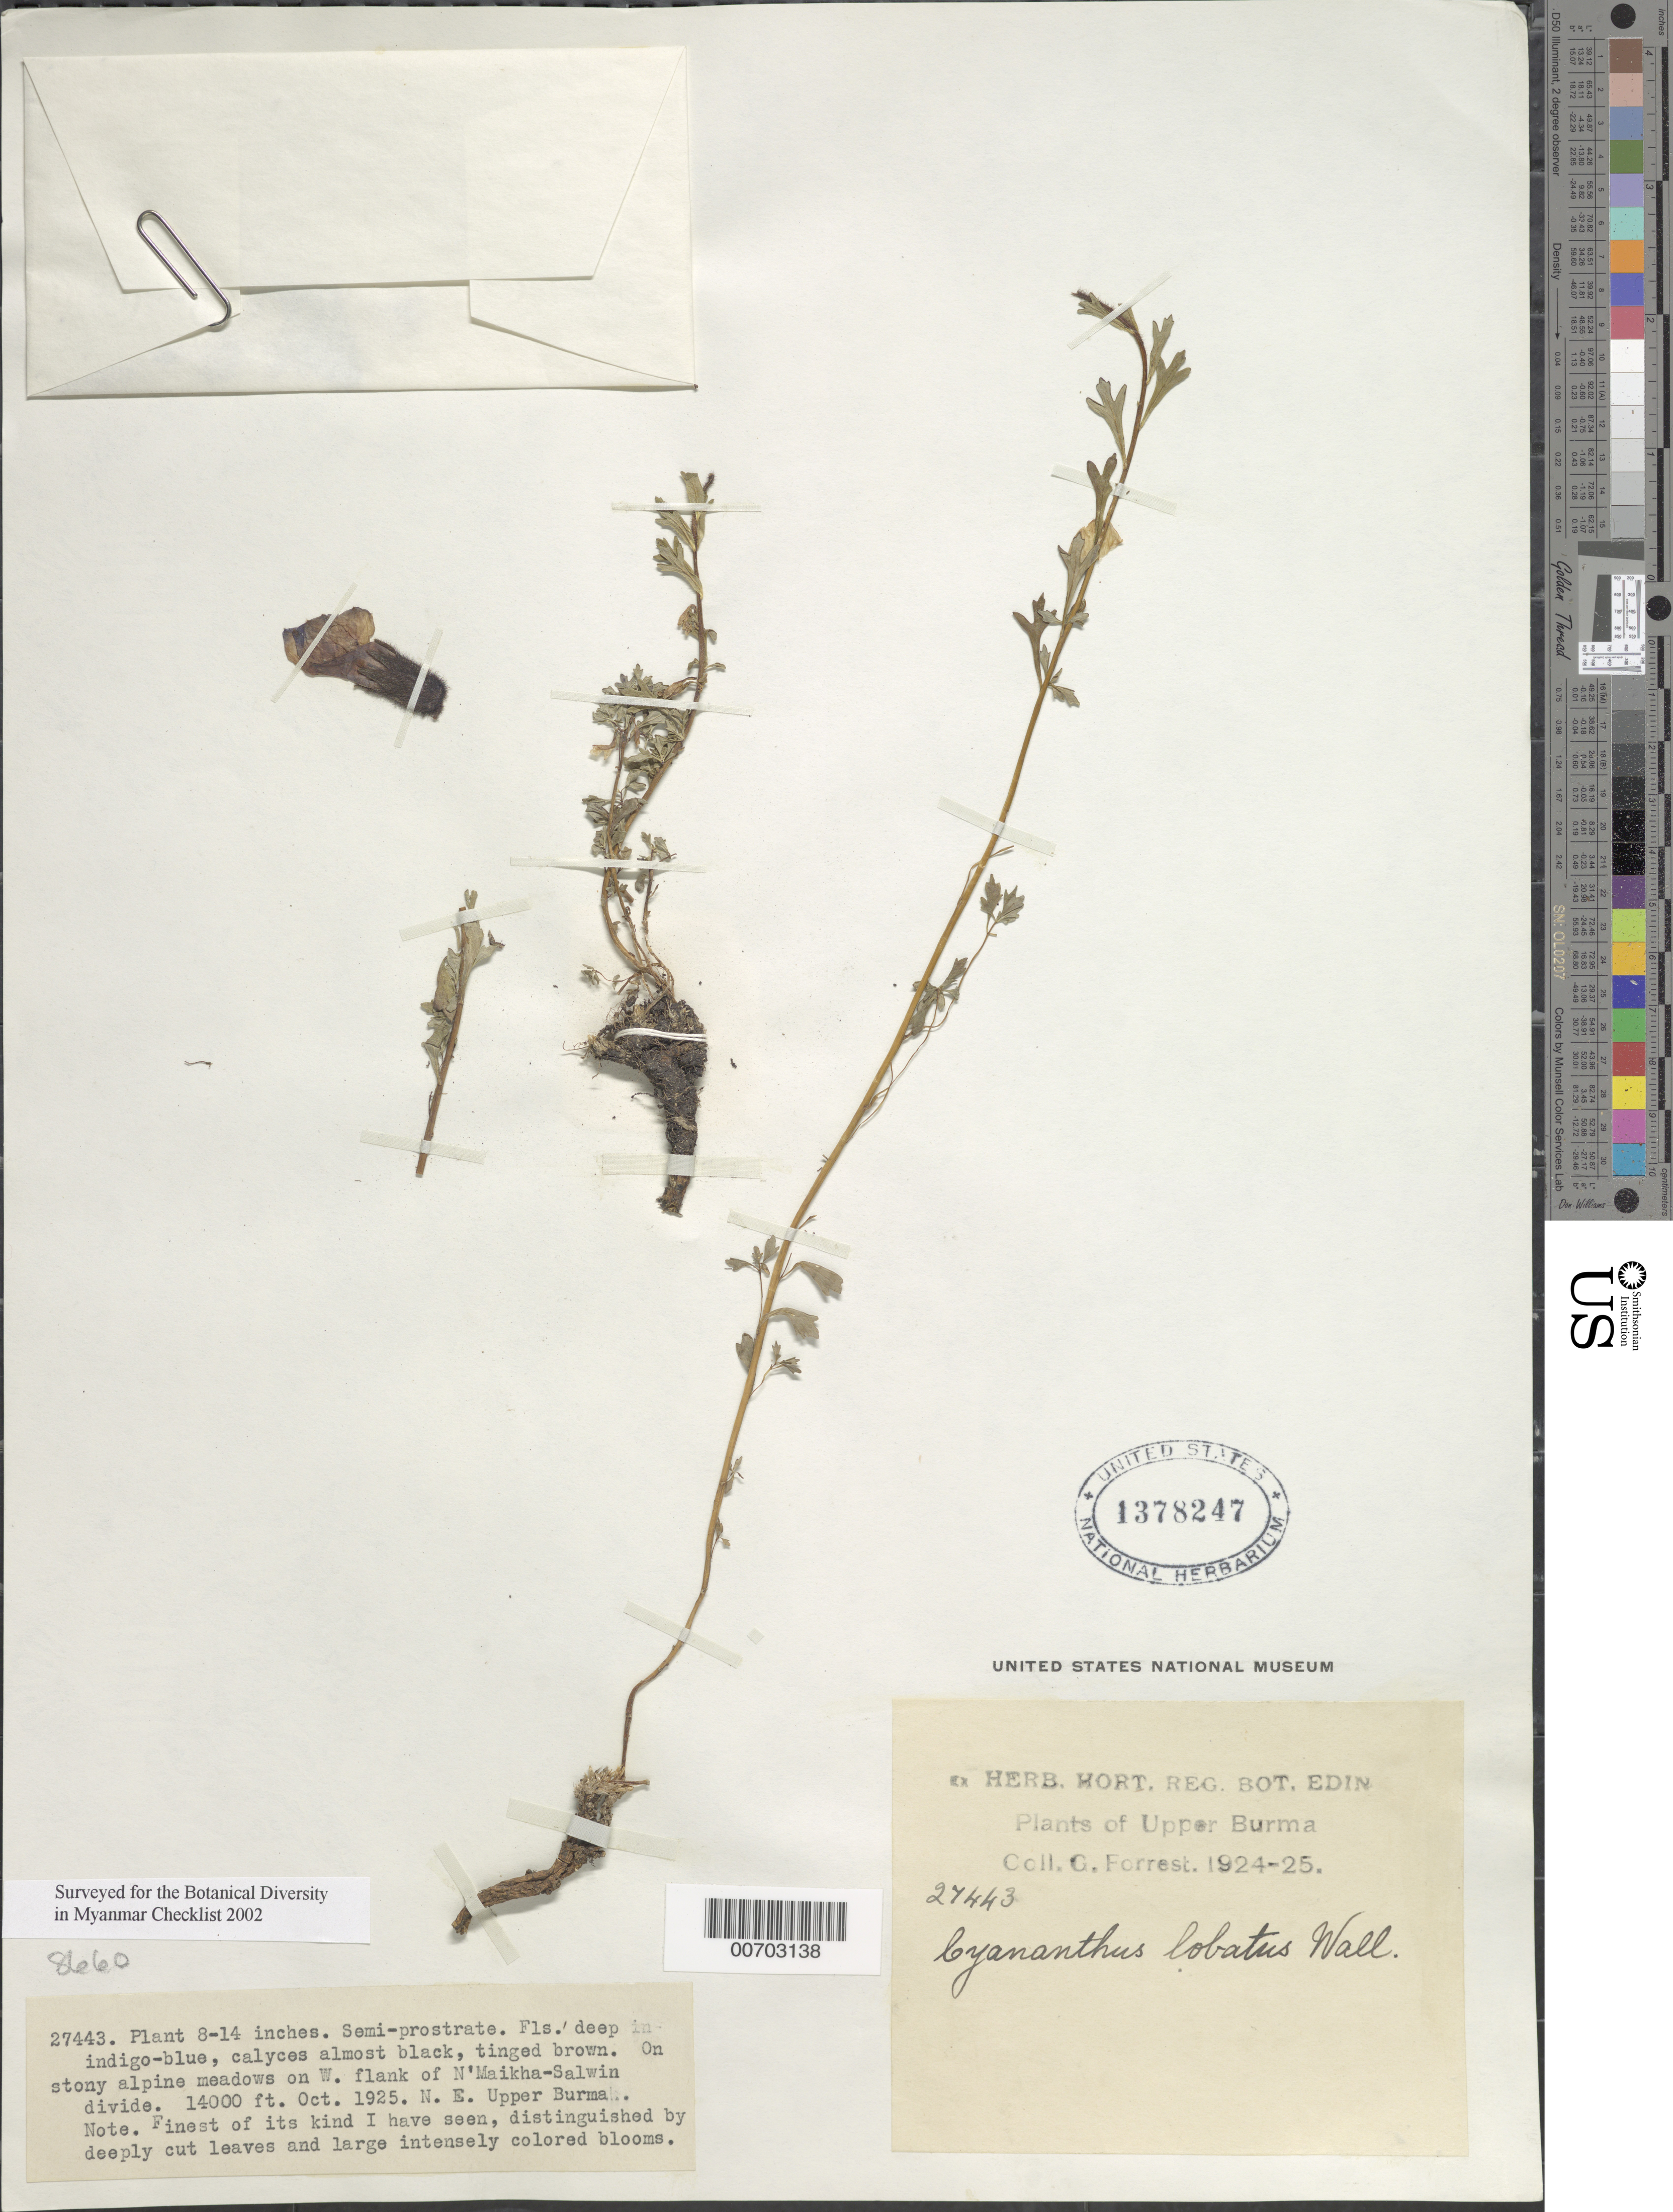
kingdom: Plantae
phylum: Tracheophyta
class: Magnoliopsida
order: Asterales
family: Campanulaceae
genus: Cyananthus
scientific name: Cyananthus lobatus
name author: Wall.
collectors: G. Forrest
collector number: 27443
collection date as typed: Oct 1925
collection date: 1925-10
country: Myanmar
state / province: Kachin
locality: N'Maikha-Salwin Divide, W flank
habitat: Stony alpine meadows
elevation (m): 4267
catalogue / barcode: US 1378247